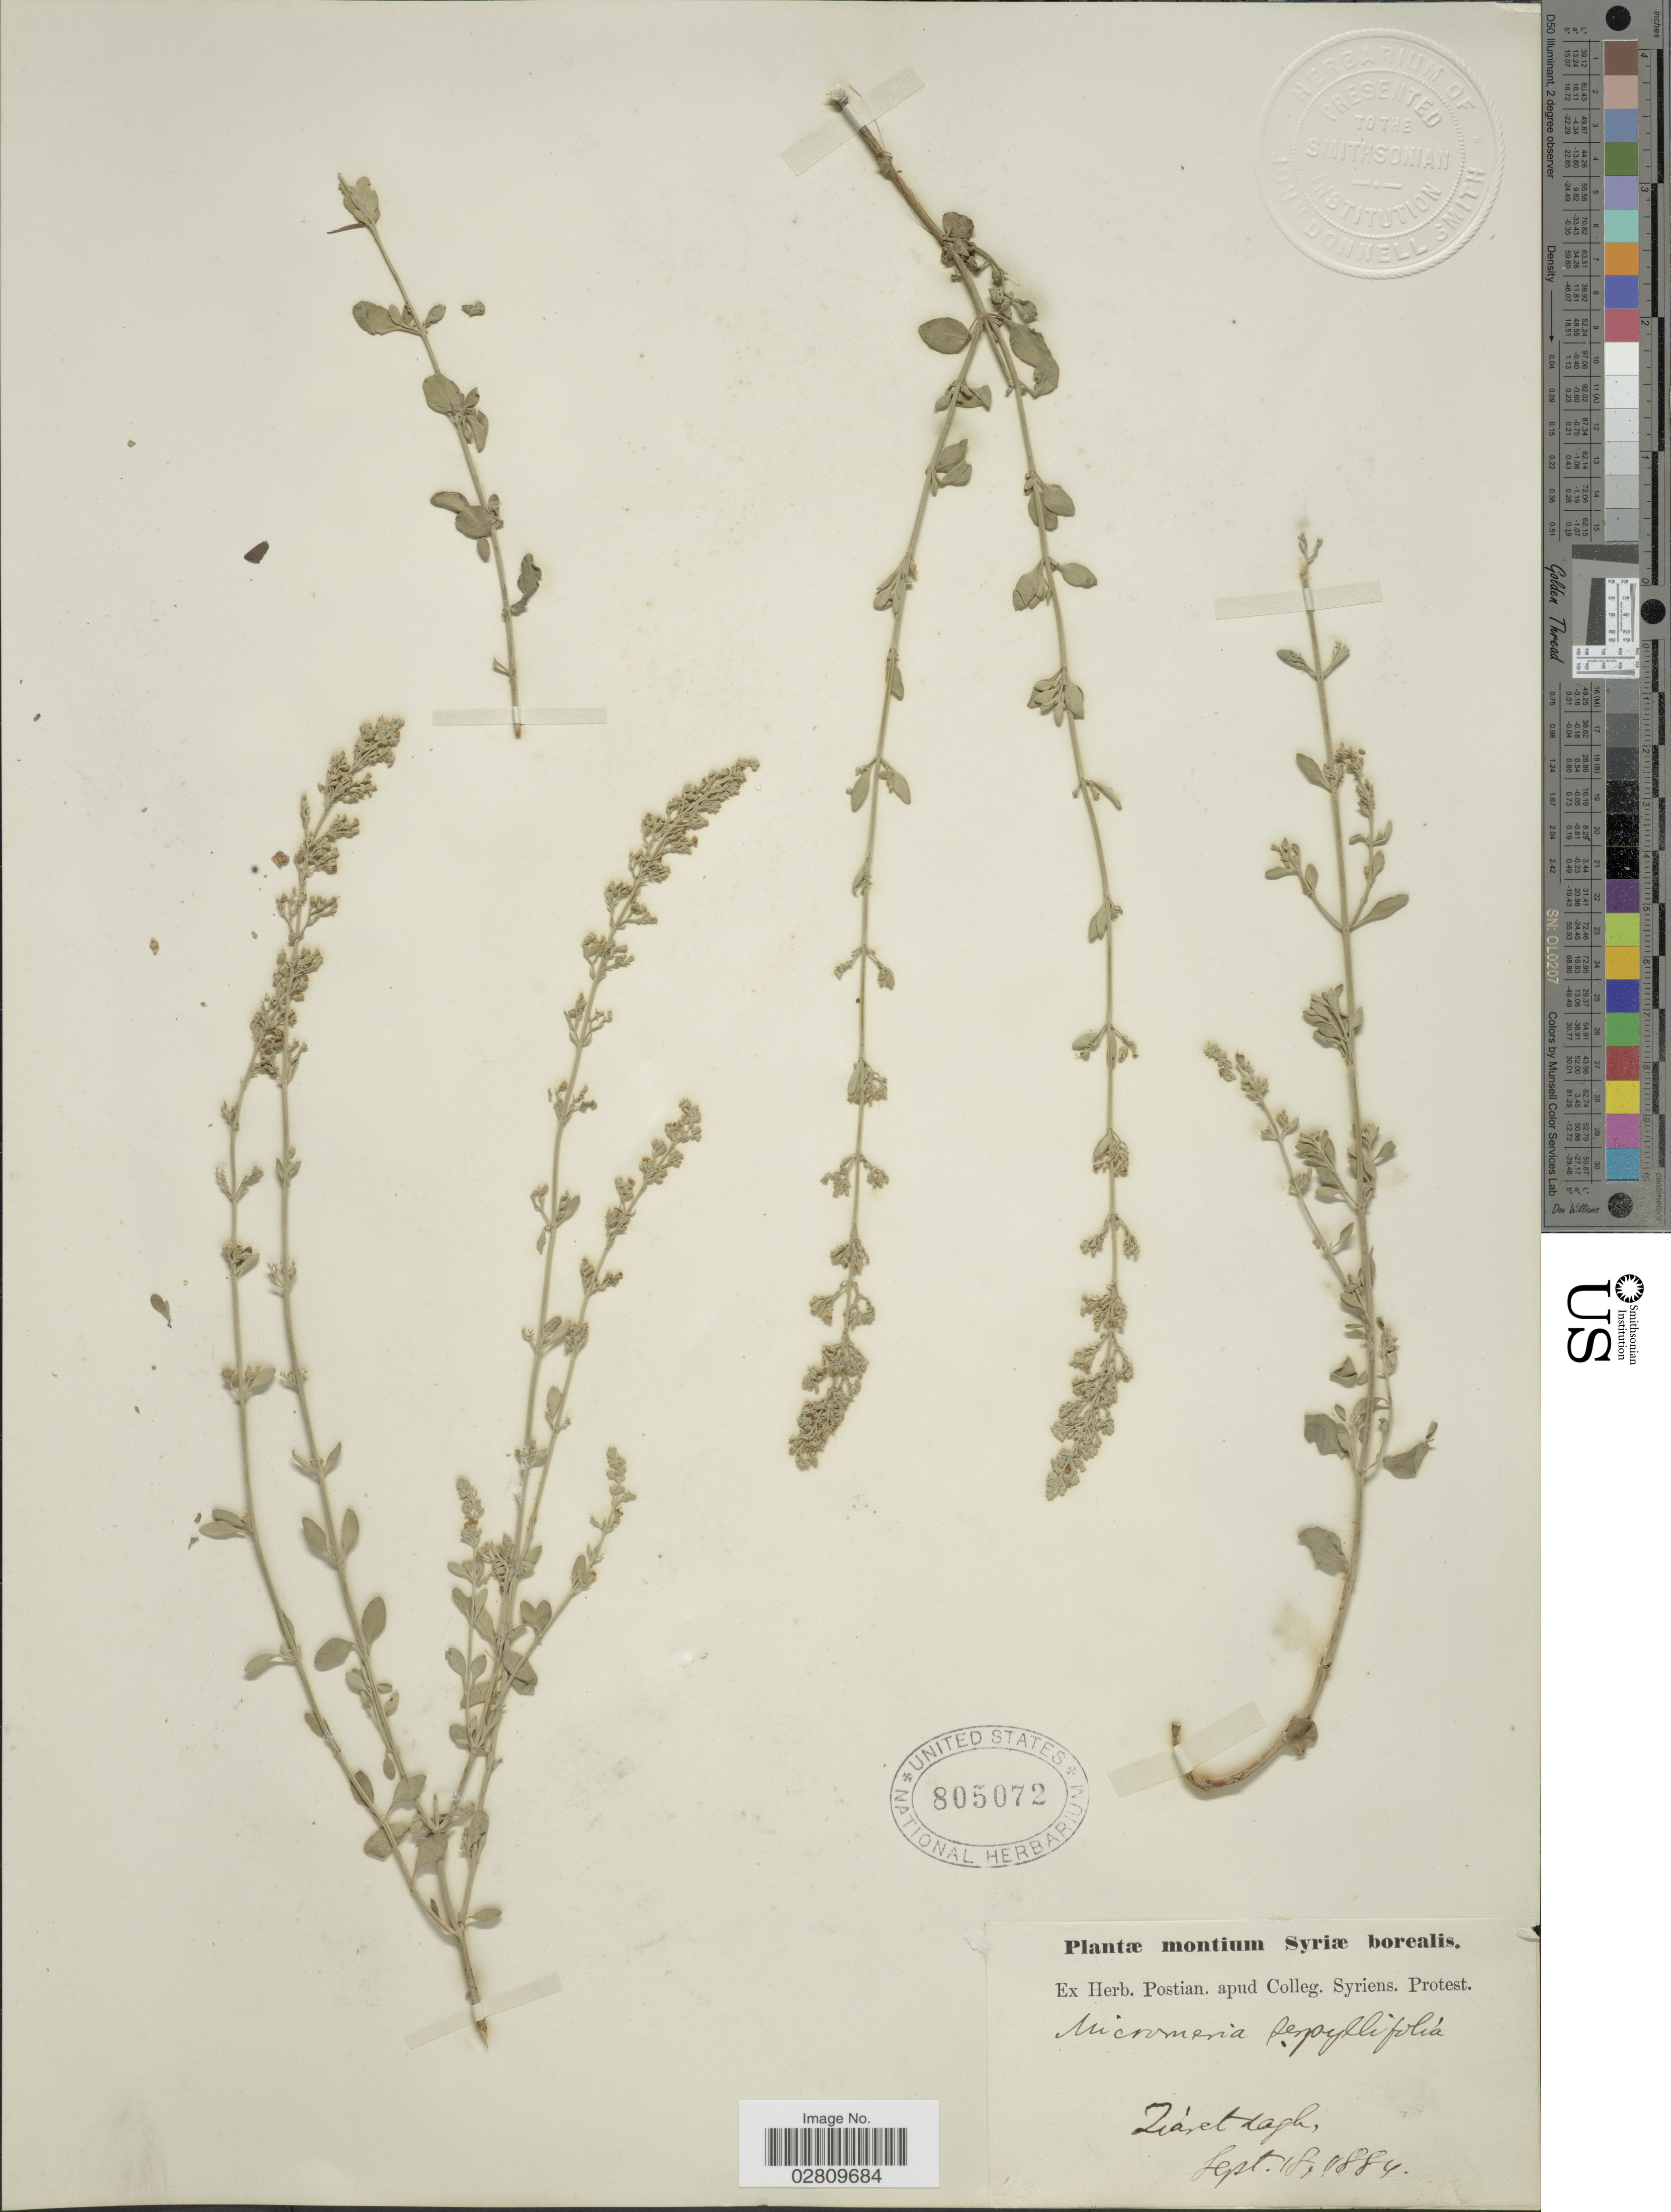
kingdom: Plantae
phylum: Tracheophyta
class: Magnoliopsida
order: Lamiales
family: Lamiaceae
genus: Micromeria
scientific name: Micromeria serpyllifolia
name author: Scheele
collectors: ex herb. Postian. apud Colleg. Syriens. Protest. USE "Fannie P. A. Shepard" (10308853) AS PRIMARY COLLECTOR INSTEAD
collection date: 1884-09-18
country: Syria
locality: Montium Syriæ borealis. Ziaret [interpreted] dagh.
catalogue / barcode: US 805072